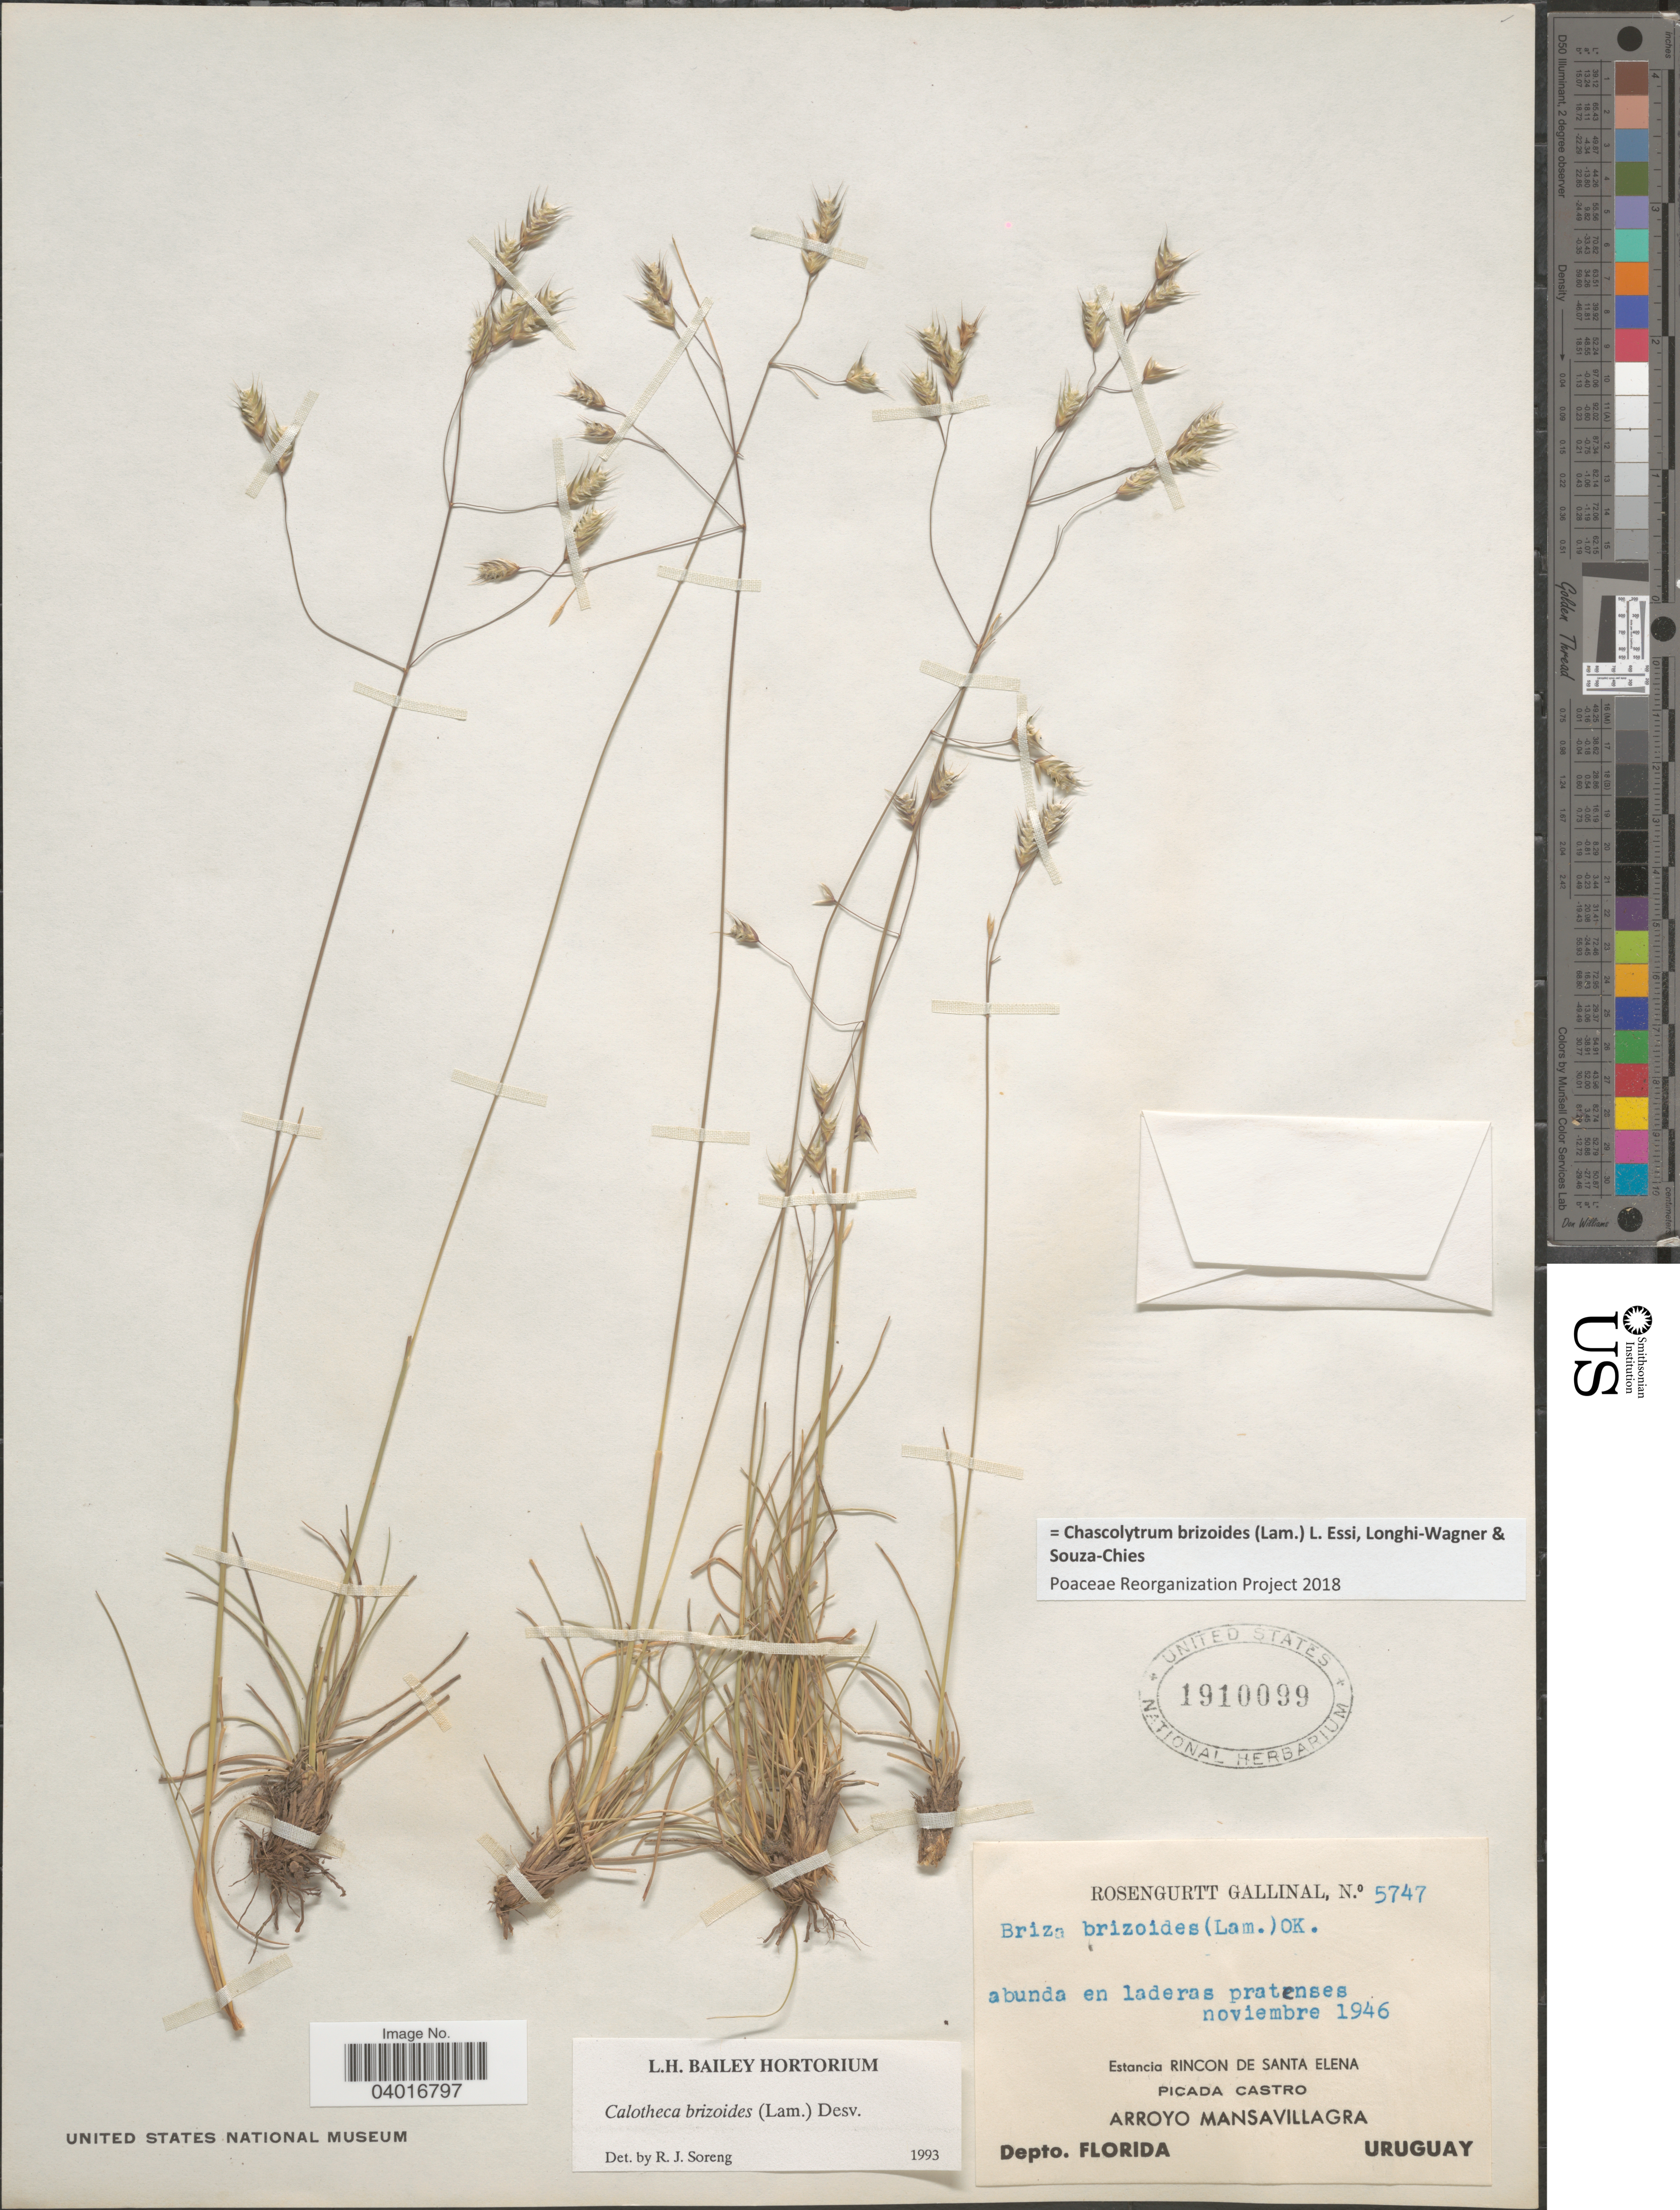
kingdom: Plantae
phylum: Tracheophyta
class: Liliopsida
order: Poales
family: Poaceae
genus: Chascolytrum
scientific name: Chascolytrum brizoides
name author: (Lam.) L. Essi et al.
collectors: R. Gallinal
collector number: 5747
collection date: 1946-11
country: Uruguay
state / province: Florida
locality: Estancia Rincon de Santa Elena. Picada Castro. Arroyo Mansavillagra. Depto. Florida.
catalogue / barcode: US 1910099